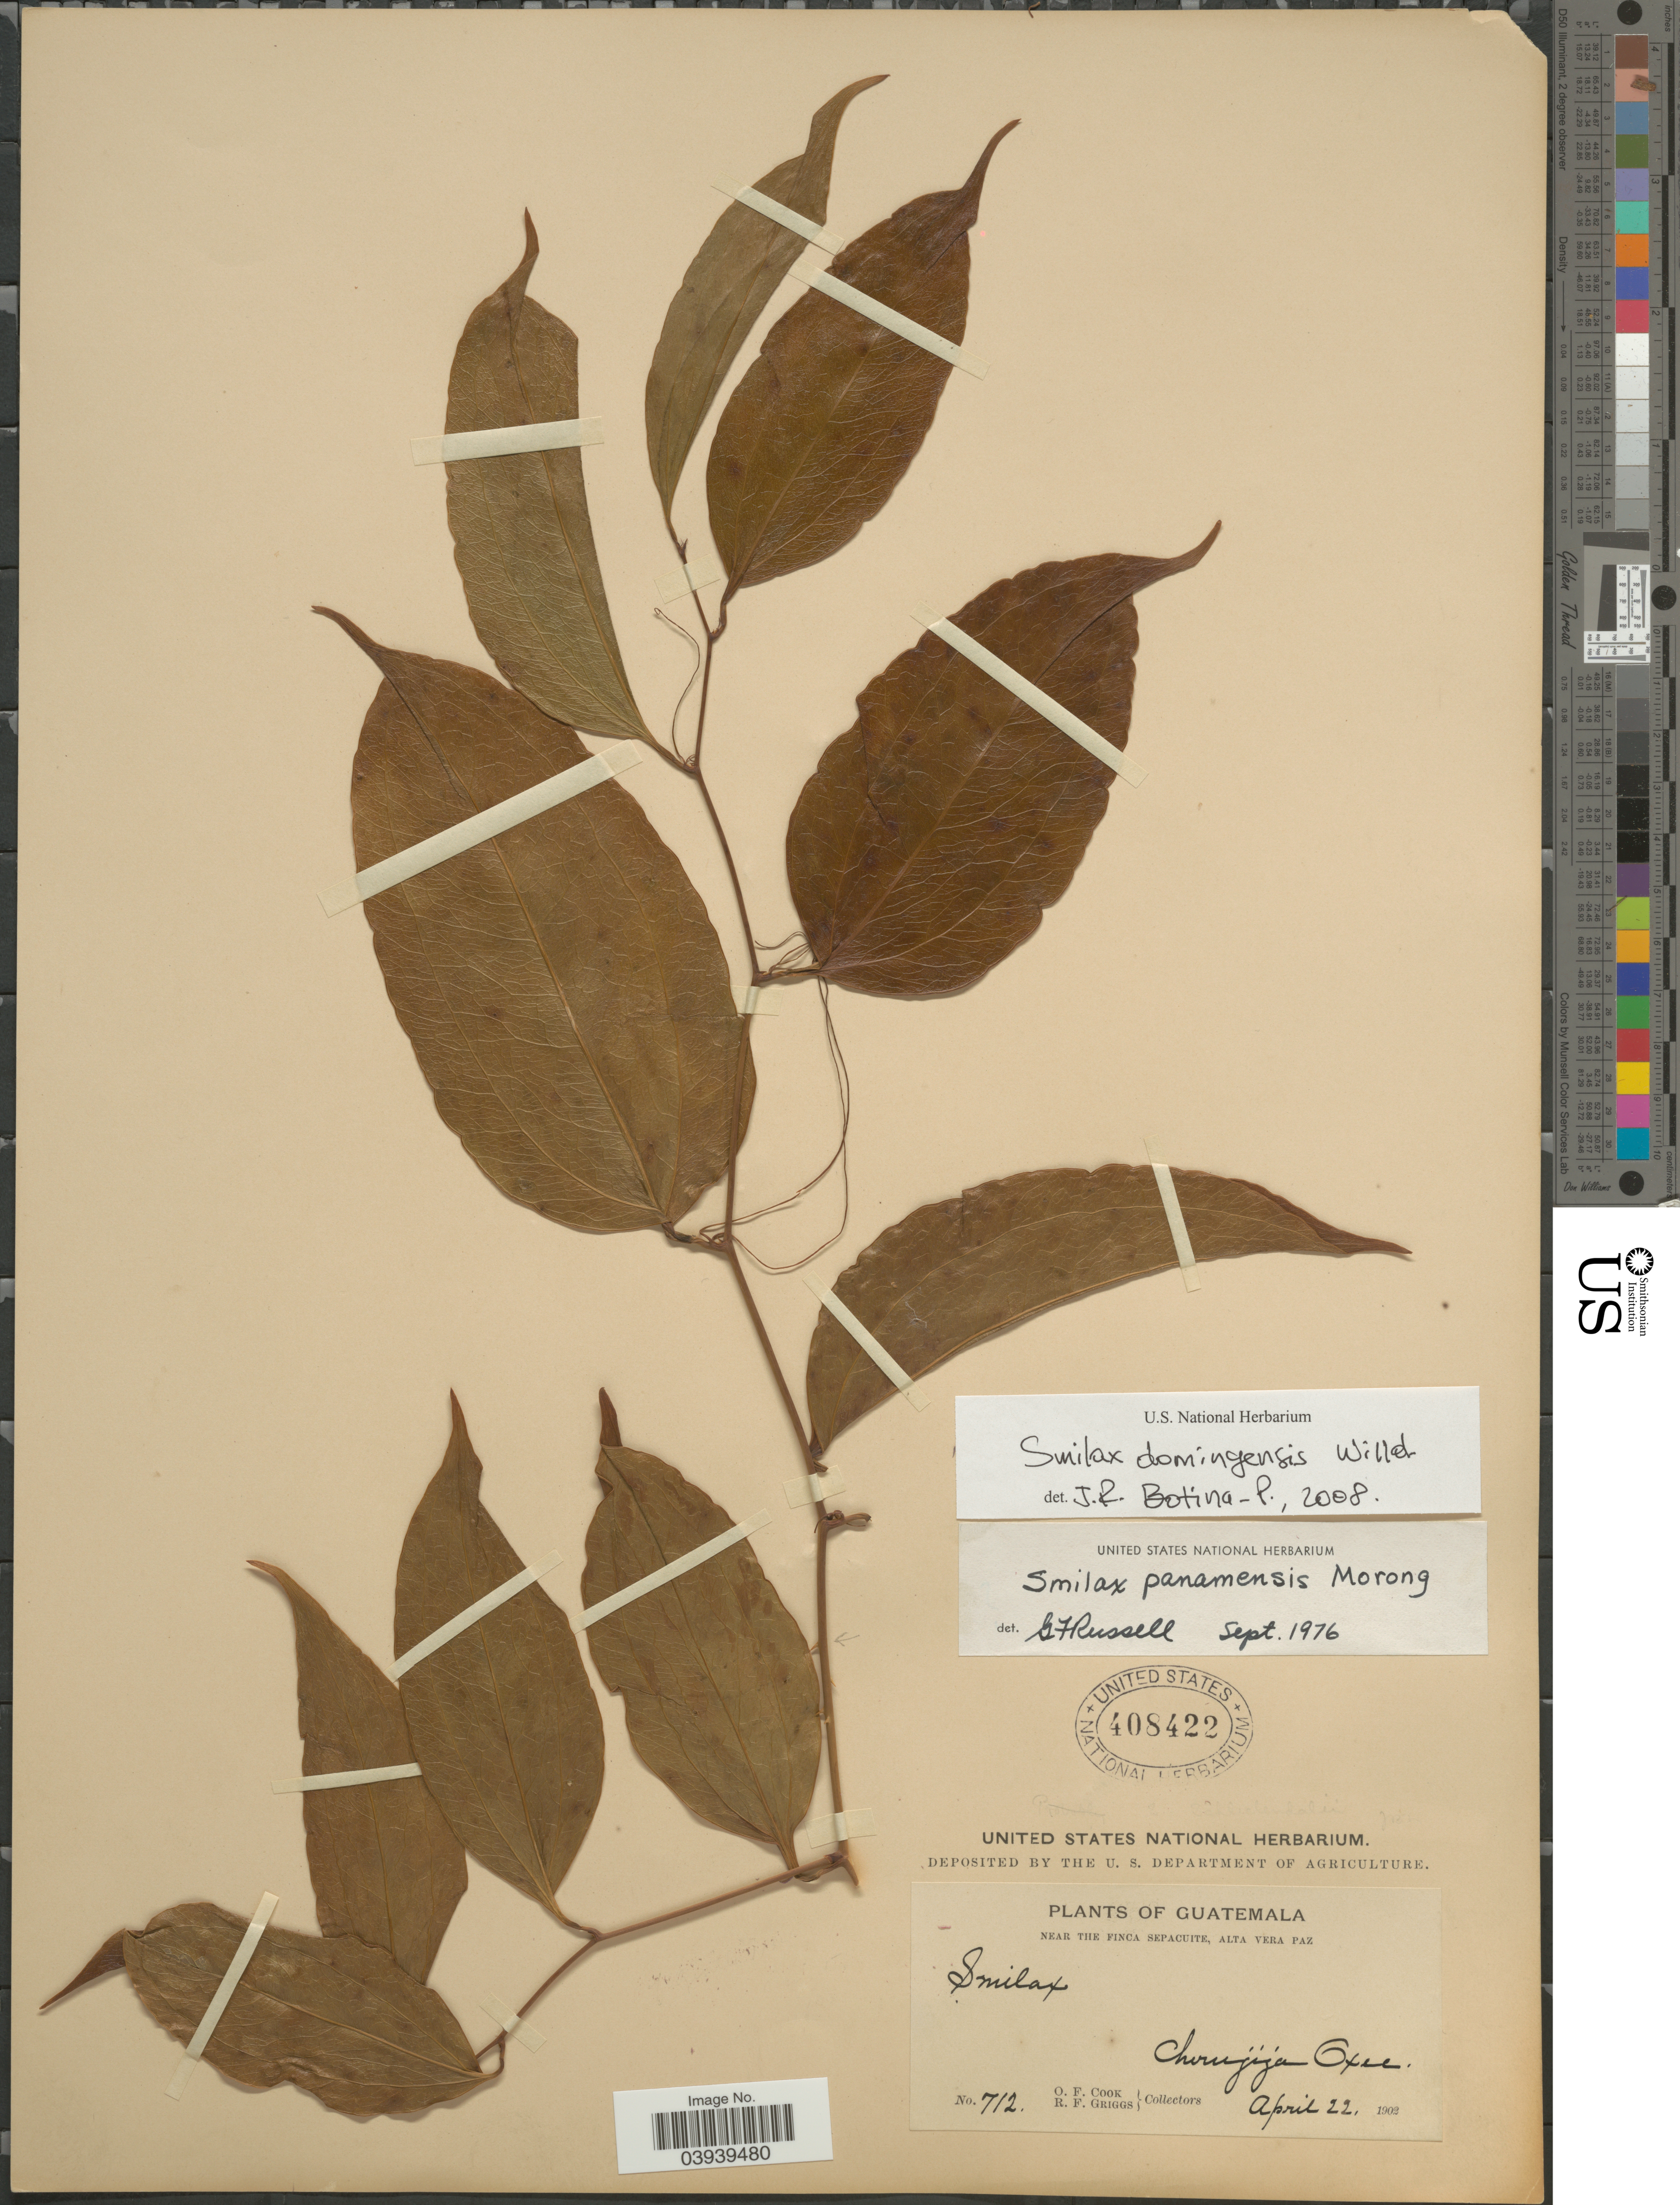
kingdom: Plantae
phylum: Tracheophyta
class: Liliopsida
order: Liliales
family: Smilacaceae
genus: Smilax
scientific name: Smilax domingensis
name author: Willd.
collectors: O. F. Cook & R. F. Griggs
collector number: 712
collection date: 1902-04-22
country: Guatemala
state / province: Alta Verapaz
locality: Near the Finca Sepacuite. Chirujija Oxee.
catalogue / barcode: US 408422